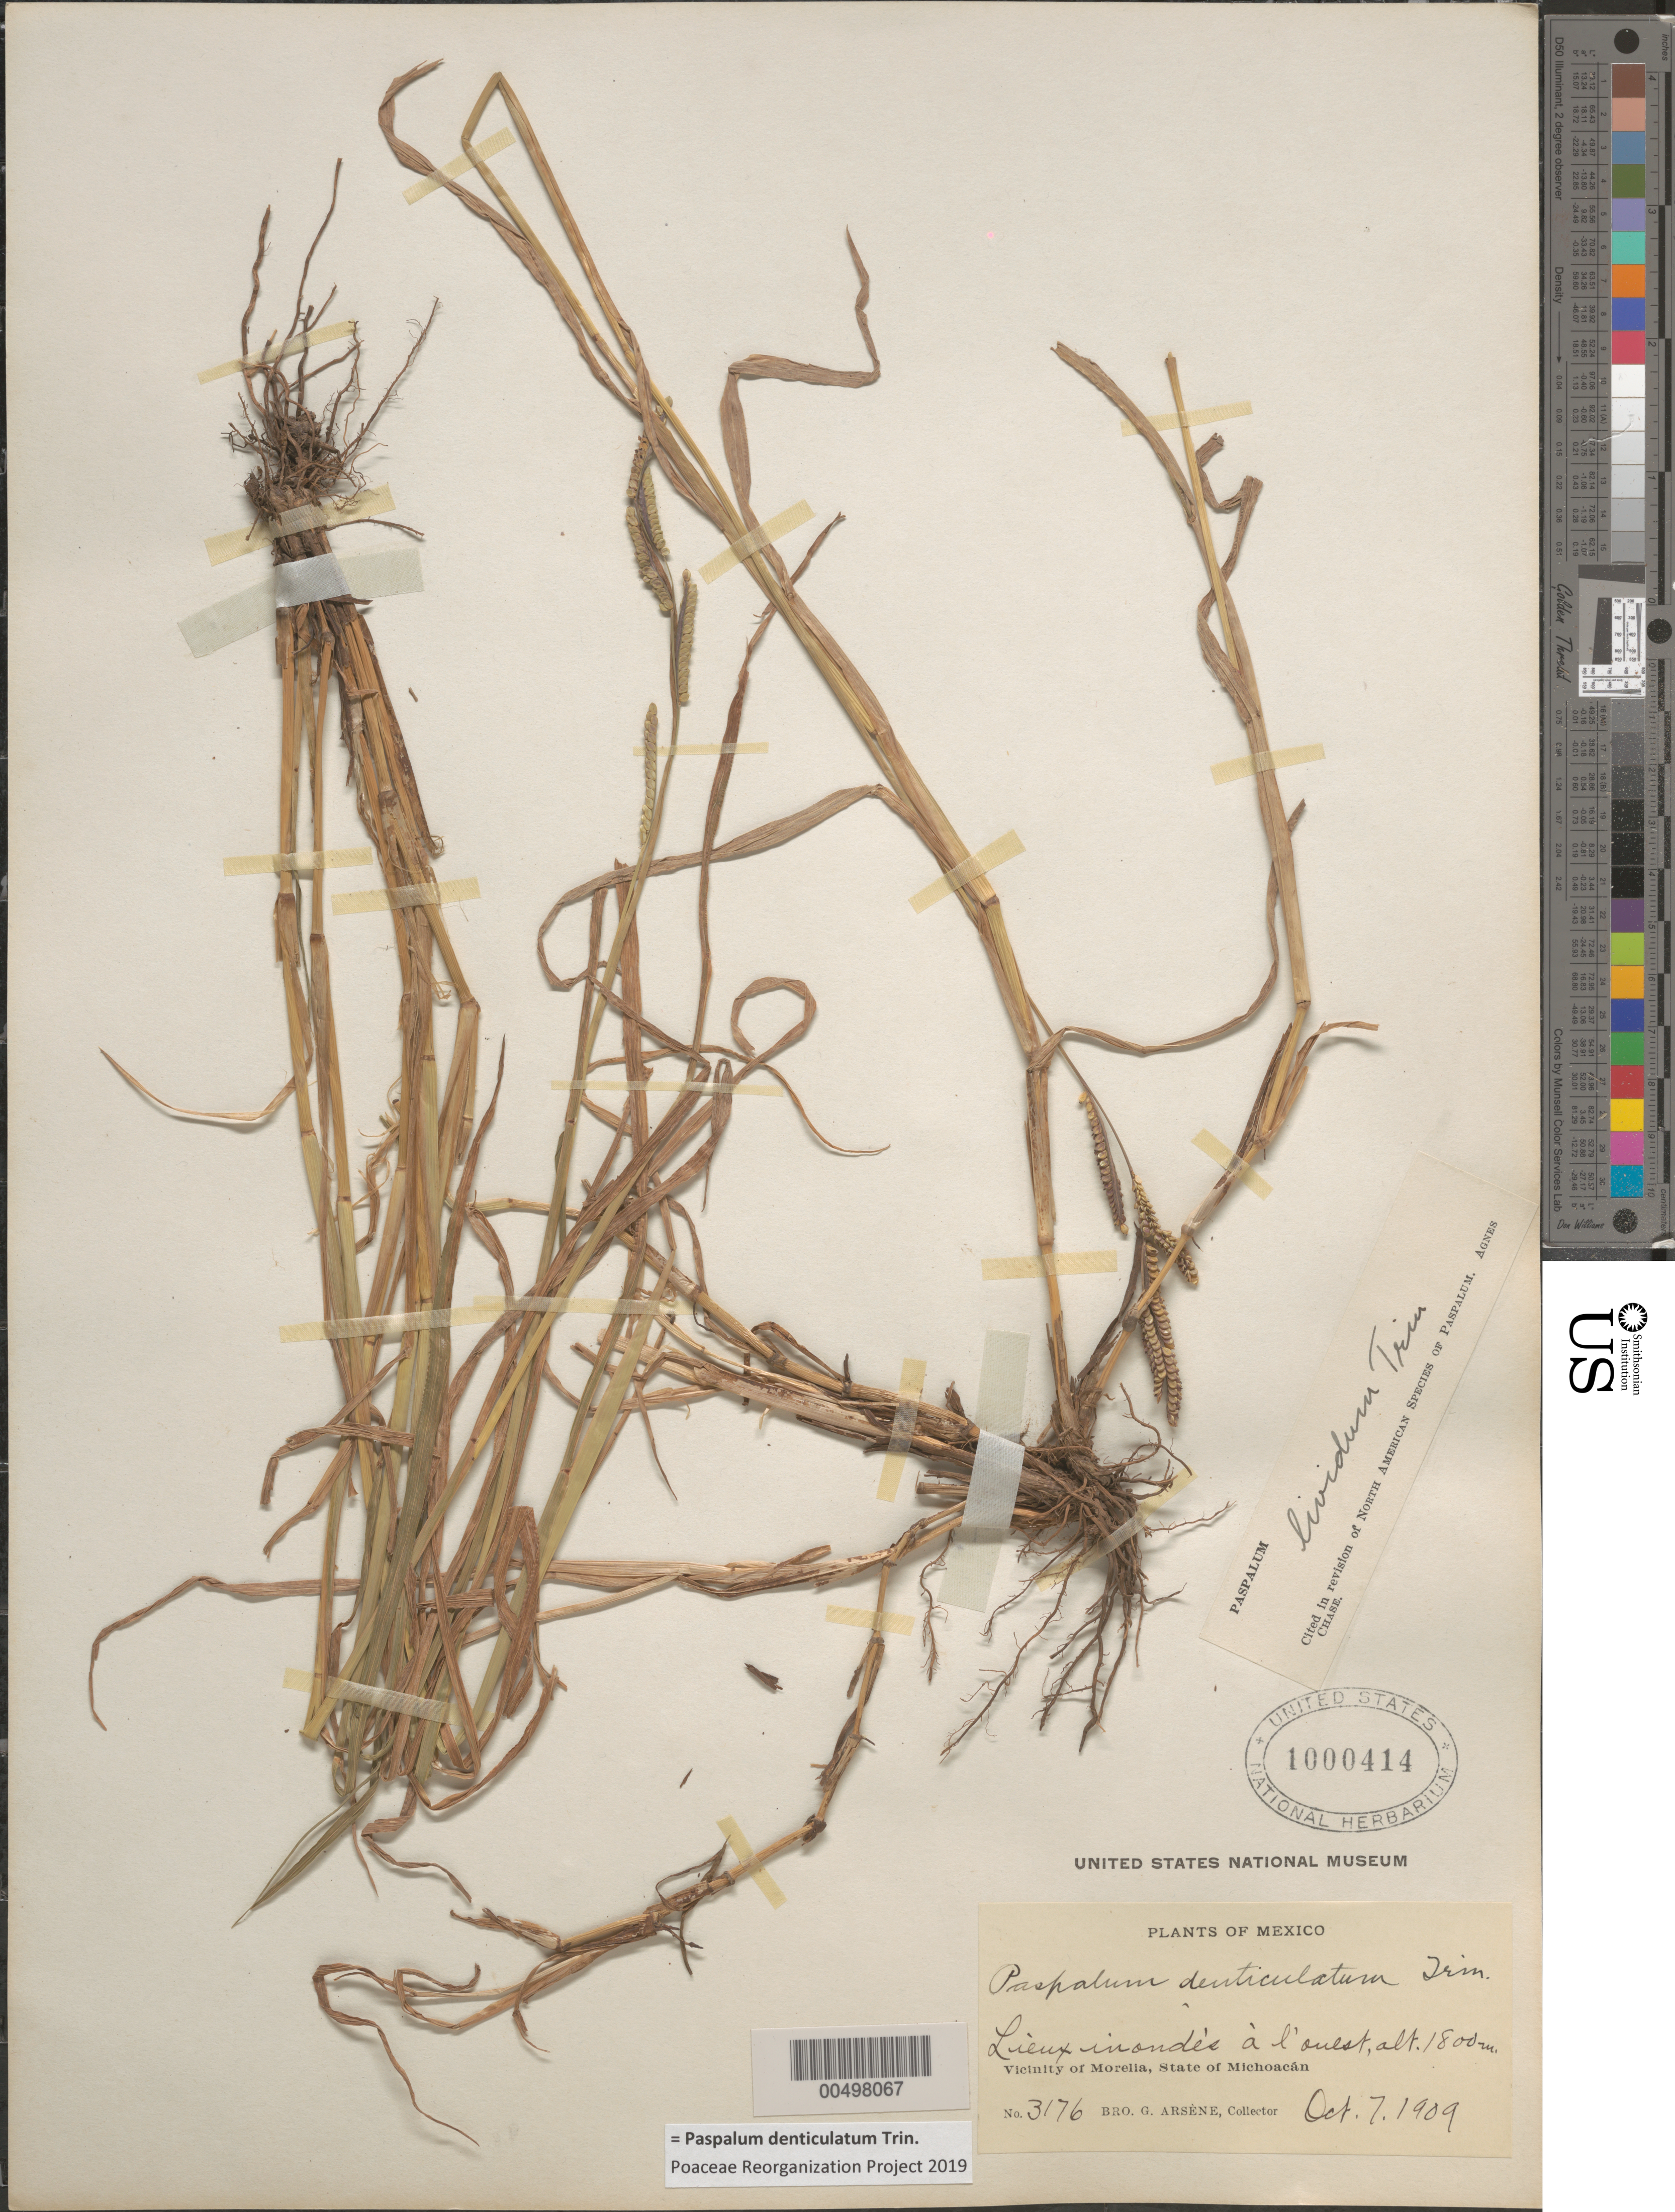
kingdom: Plantae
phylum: Tracheophyta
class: Liliopsida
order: Poales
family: Poaceae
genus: Paspalum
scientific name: Paspalum lividum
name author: Trin. in Schltdl.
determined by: Chase, [M.] Agnes, (US)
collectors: Bro. G. Arsène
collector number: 3176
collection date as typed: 7 Oct 1909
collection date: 1909-10-07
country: Mexico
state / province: Michoacán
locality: Lieux inondes a l'ouest, vicinity of Morelia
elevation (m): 1800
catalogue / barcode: US 1000414